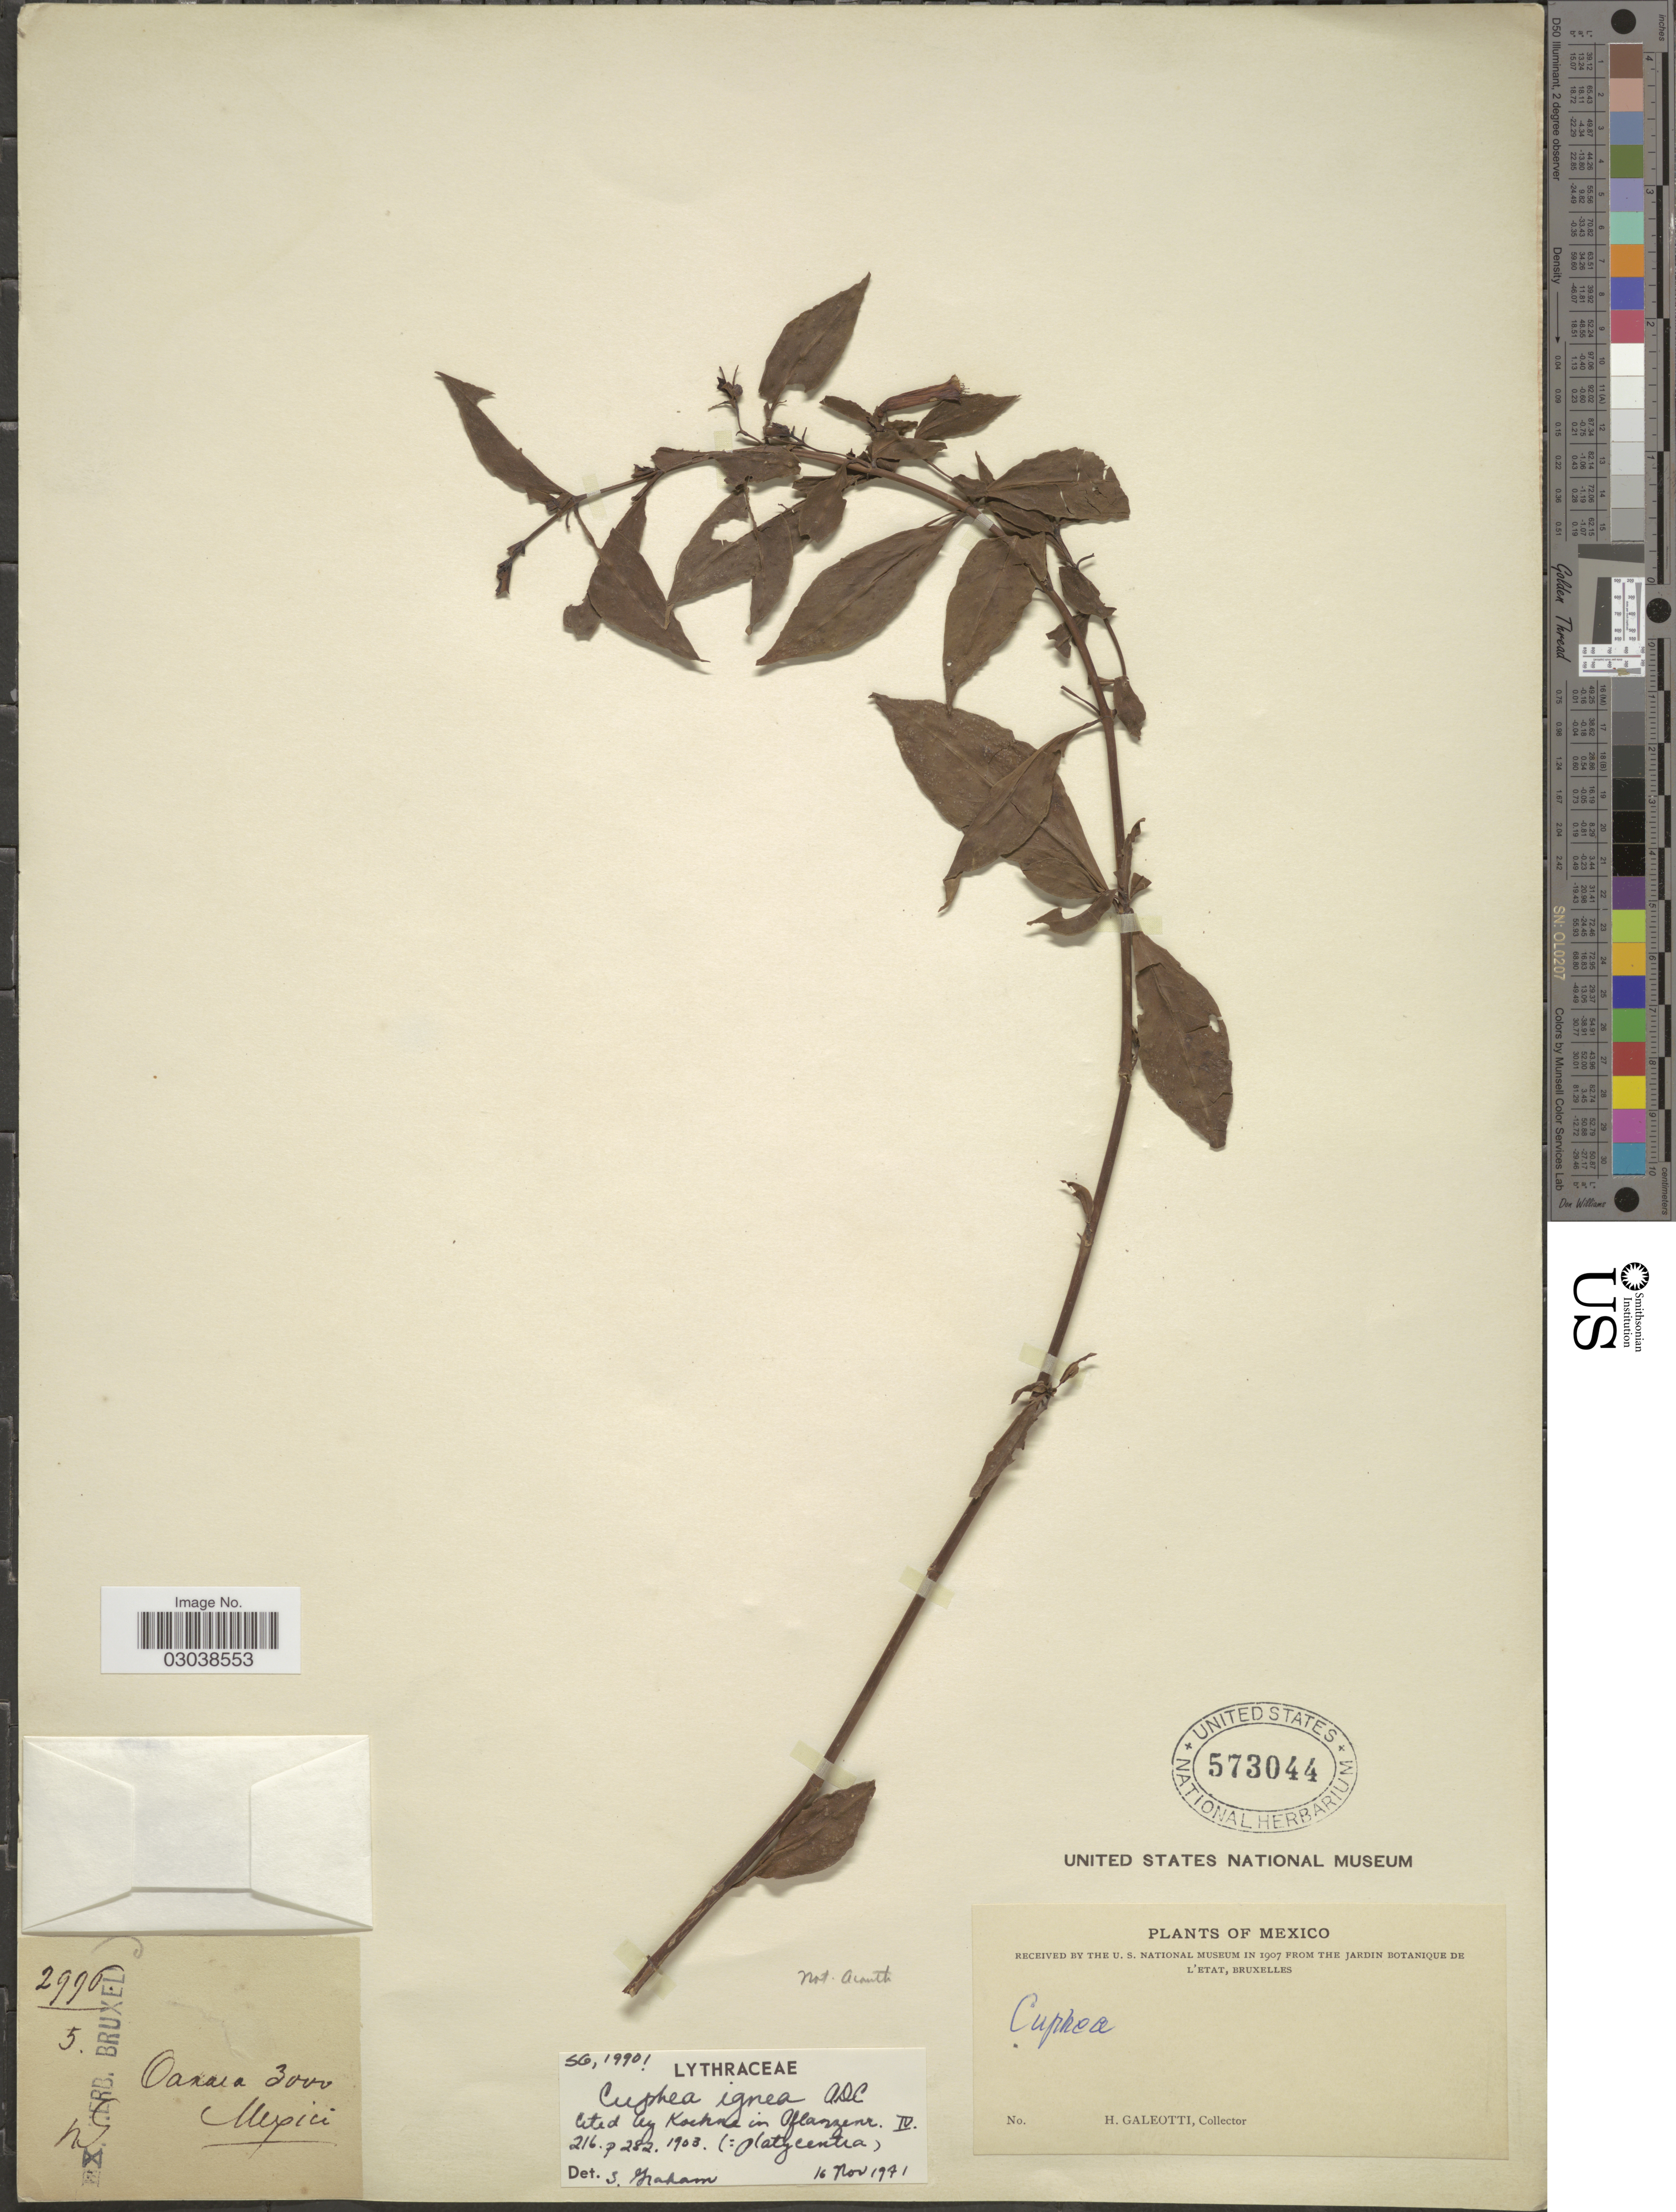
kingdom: Plantae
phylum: Tracheophyta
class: Magnoliopsida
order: Myrtales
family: Lythraceae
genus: Cuphea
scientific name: Cuphea ignea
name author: A. DC.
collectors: H. G. Galeotti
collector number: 2996/5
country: Mexico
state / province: Oaxaca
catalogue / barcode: US 573044